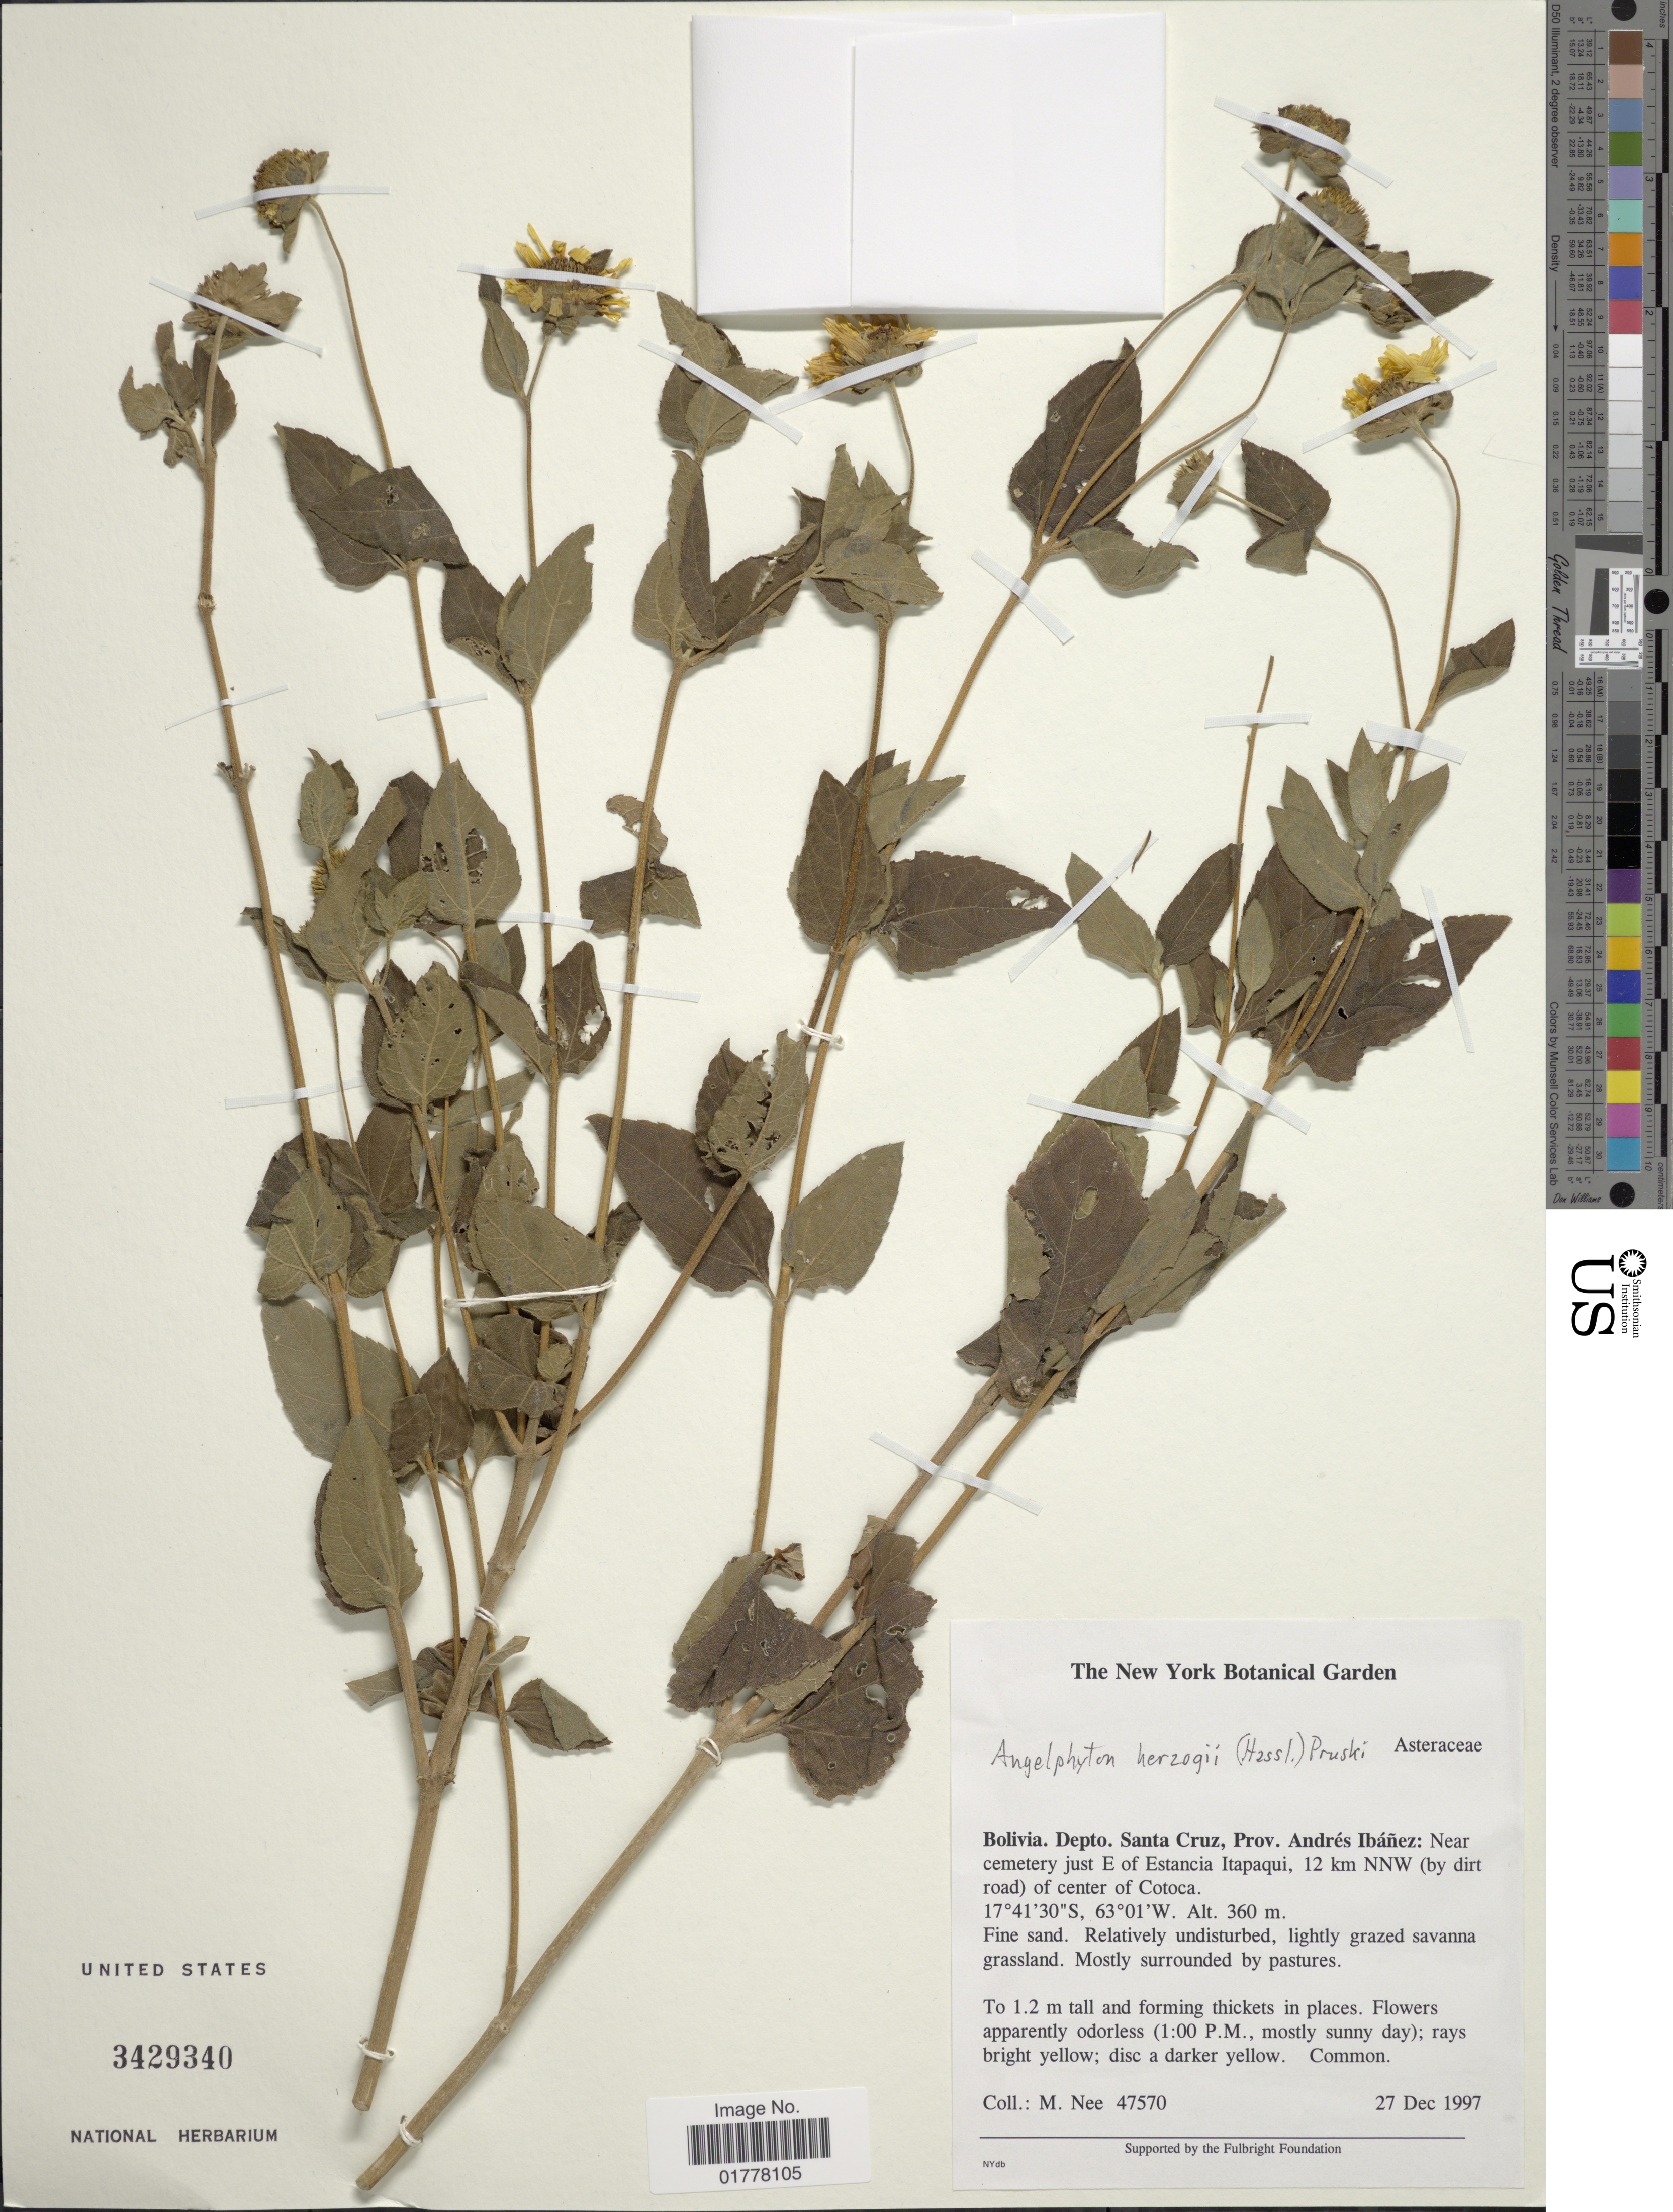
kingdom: Plantae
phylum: Tracheophyta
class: Magnoliopsida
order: Asterales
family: Asteraceae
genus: Angelphytum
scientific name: Angelphytum hertzogii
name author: (Hassl.) Pruski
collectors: M. Nee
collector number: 47570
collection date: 1997-12-27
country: Bolivia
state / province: Santa Cruz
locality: Bolivia. Depto. Santa Cruz, Prov. Andrés Ibáñez: Near cemetery just E of Estancia Itapaqui, 12 km NNW (by dirt road) of center of Cotoca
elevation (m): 360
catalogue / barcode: US 3429340